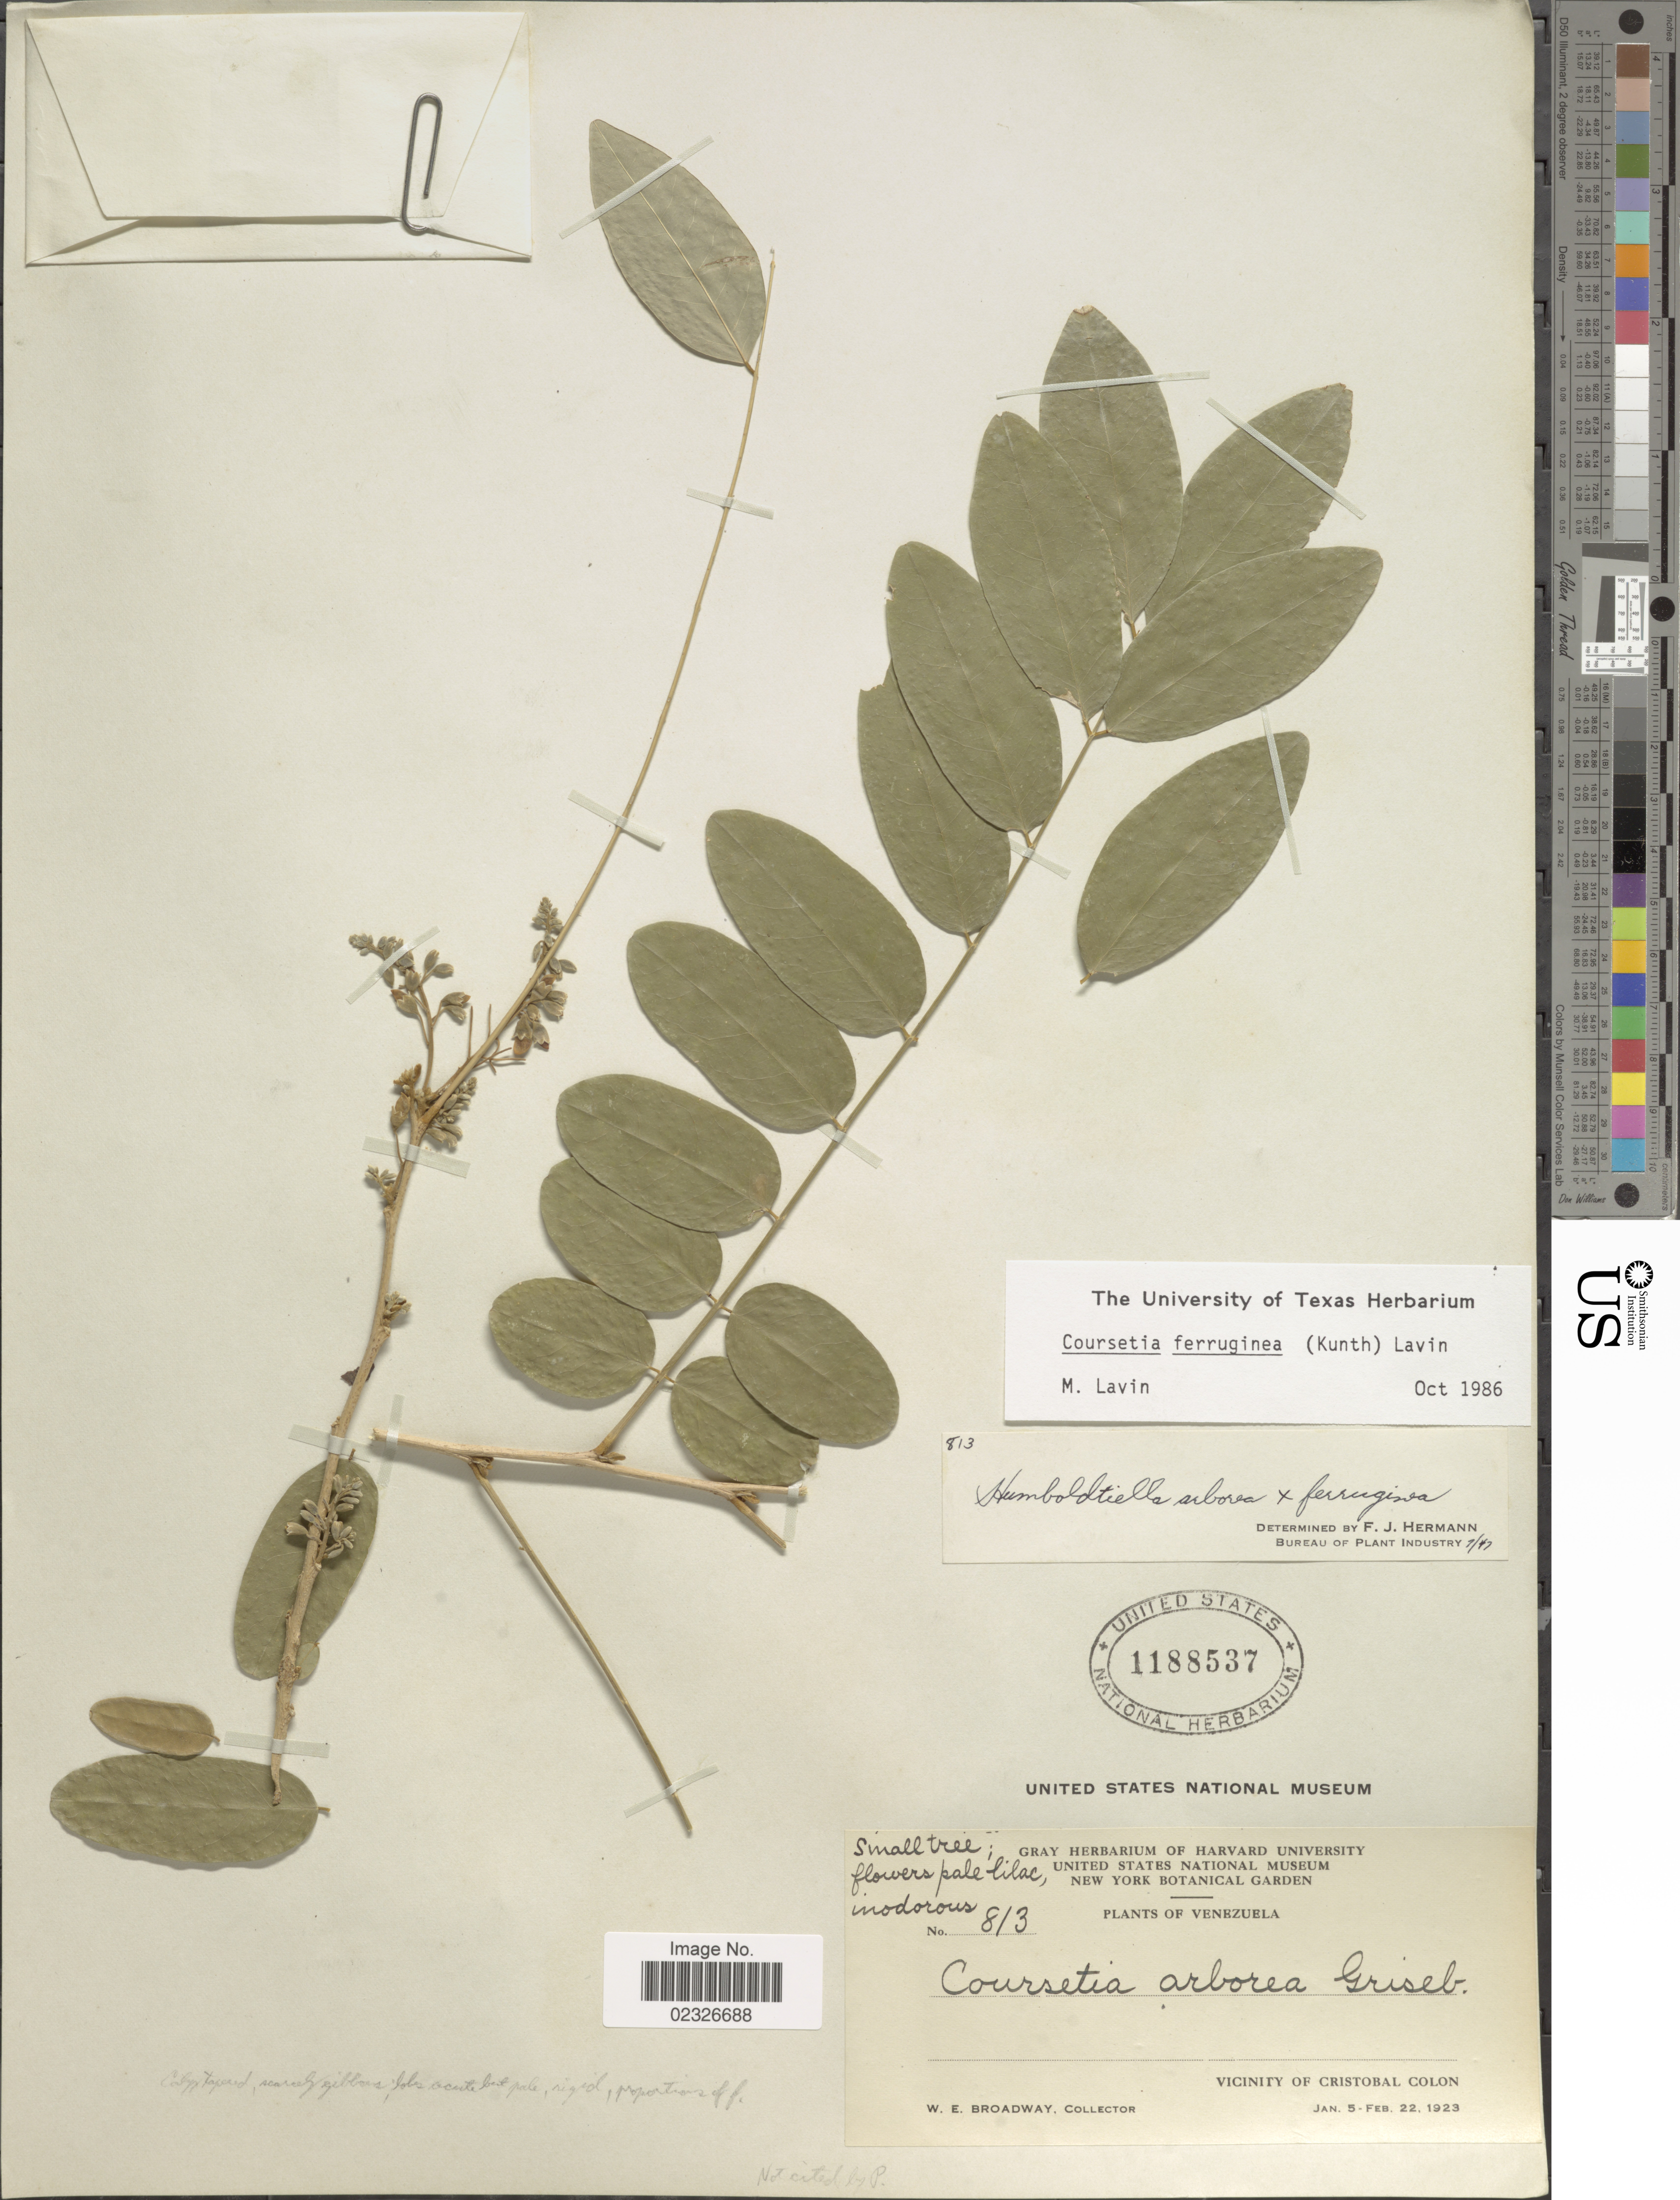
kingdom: Plantae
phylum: Tracheophyta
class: Magnoliopsida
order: Fabales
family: Fabaceae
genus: Coursetia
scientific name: Coursetia ferruginea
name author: (Kunth) Lavin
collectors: W. E. Broadway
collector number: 813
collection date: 1923-01-05/1923-02-22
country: Venezuela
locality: Vicinity of Cristobal Colon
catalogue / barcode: US 1188537